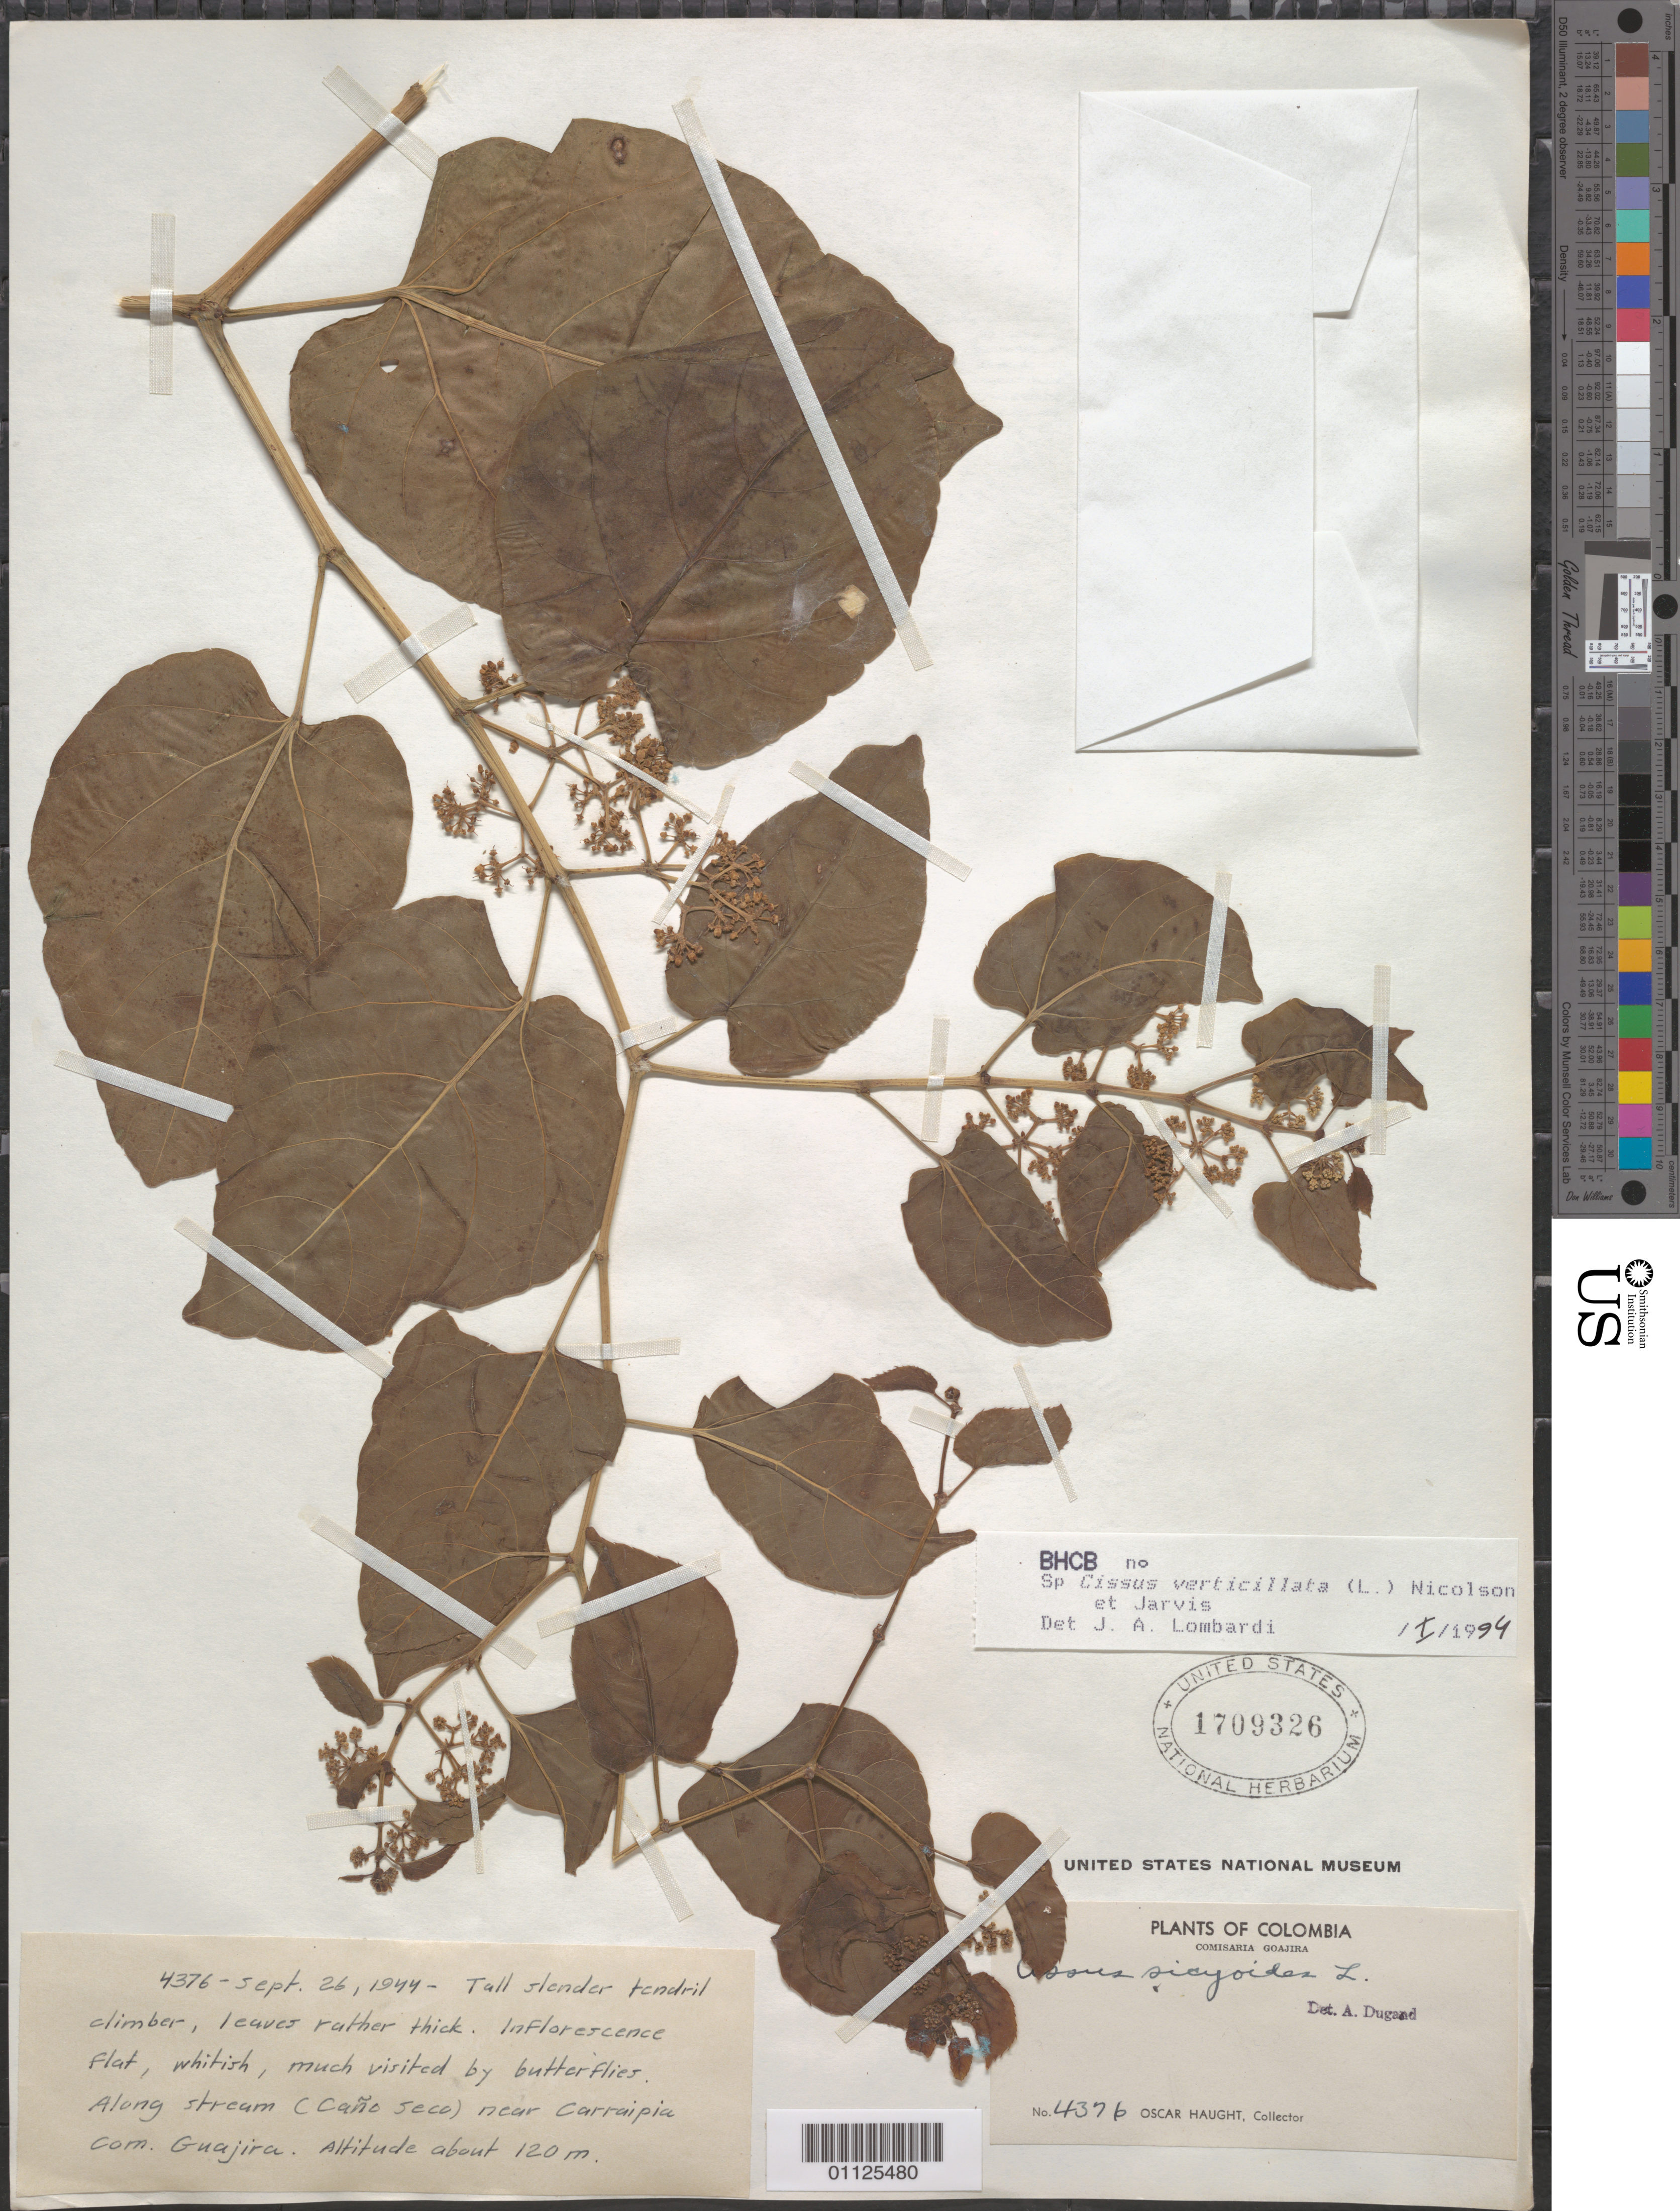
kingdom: Plantae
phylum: Tracheophyta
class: Magnoliopsida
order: Vitales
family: Vitaceae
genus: Cissus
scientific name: Cissus verticillata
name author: (L.) Nicolson & C.E. Jarvis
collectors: O. L. Haught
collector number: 4376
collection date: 1944-09-26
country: Colombia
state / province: La Guajira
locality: Along stream (Cane Seco) near Carraipia.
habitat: Tall slender tendril climber.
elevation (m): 120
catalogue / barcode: US 1709326